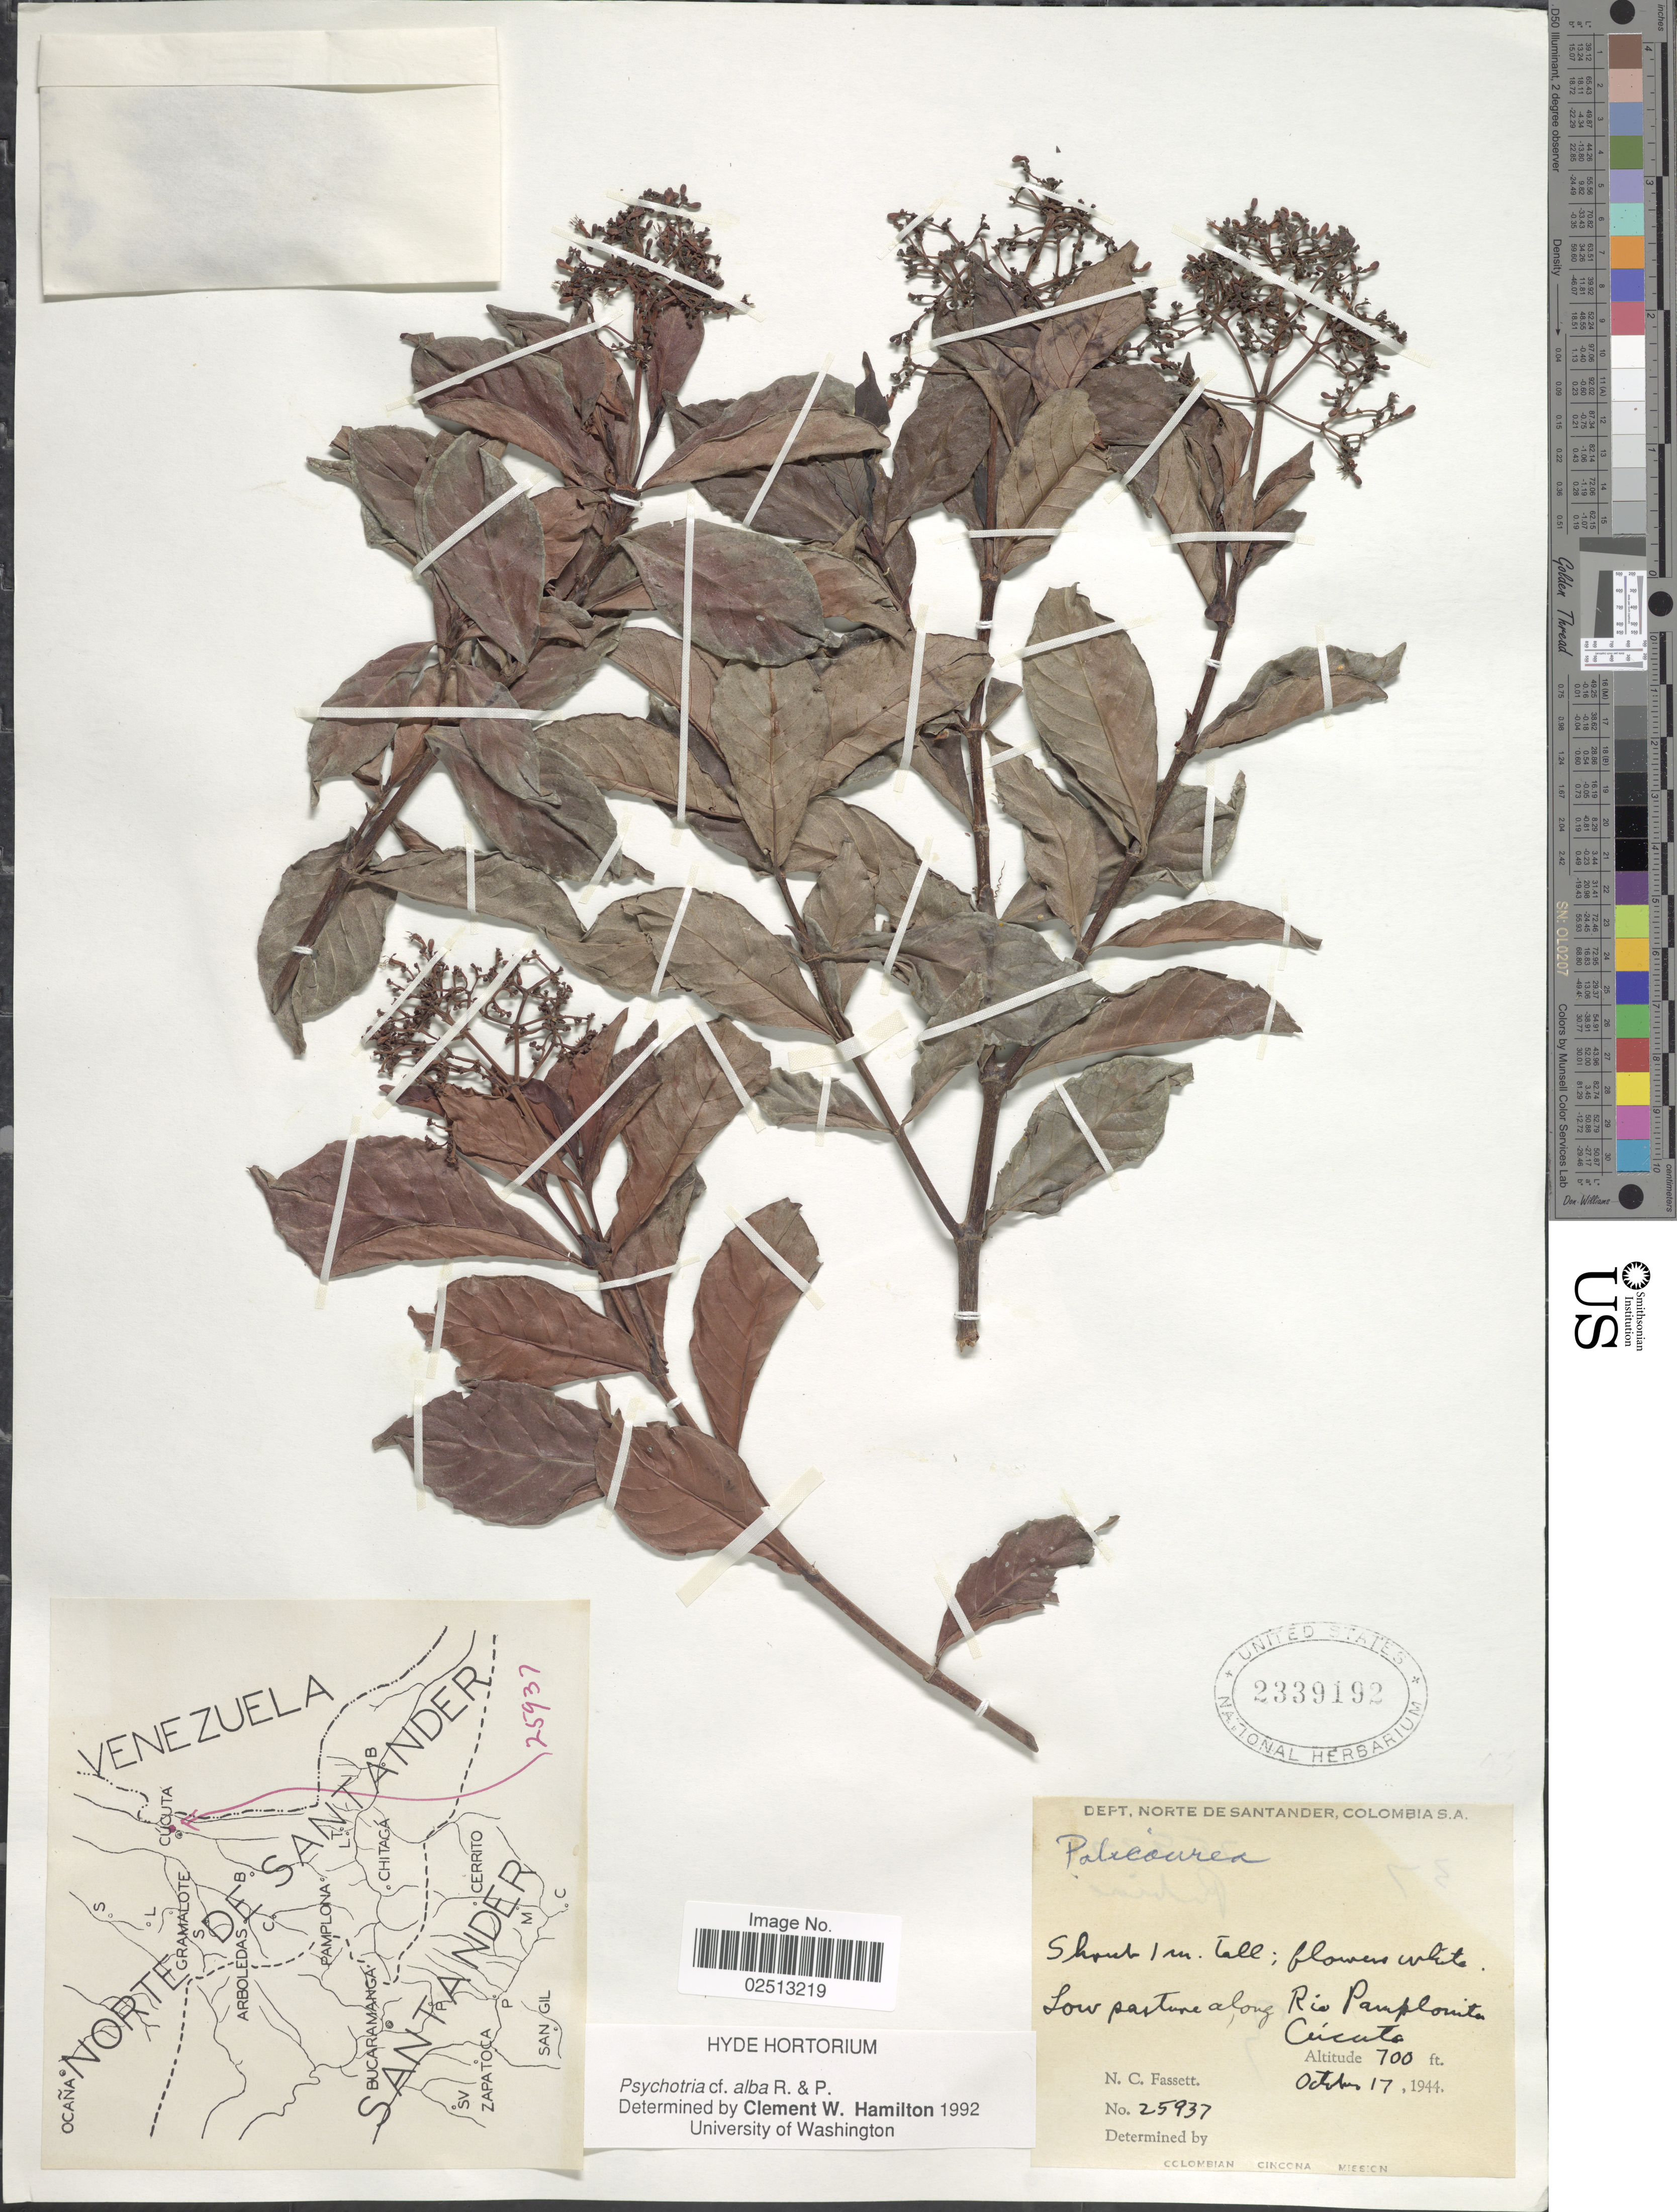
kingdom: Plantae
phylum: Tracheophyta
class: Magnoliopsida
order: Gentianales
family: Rubiaceae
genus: Psychotria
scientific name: Psychotria alba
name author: Ruiz & Pav.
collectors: N. C. Fassett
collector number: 25937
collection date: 1944-10-17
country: Colombia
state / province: Norte de Santander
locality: Dept. Norte de Santander, Colombia S.A. Low pasture along Rio Pamplonita Cúcuta.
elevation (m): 213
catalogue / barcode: US 2339192